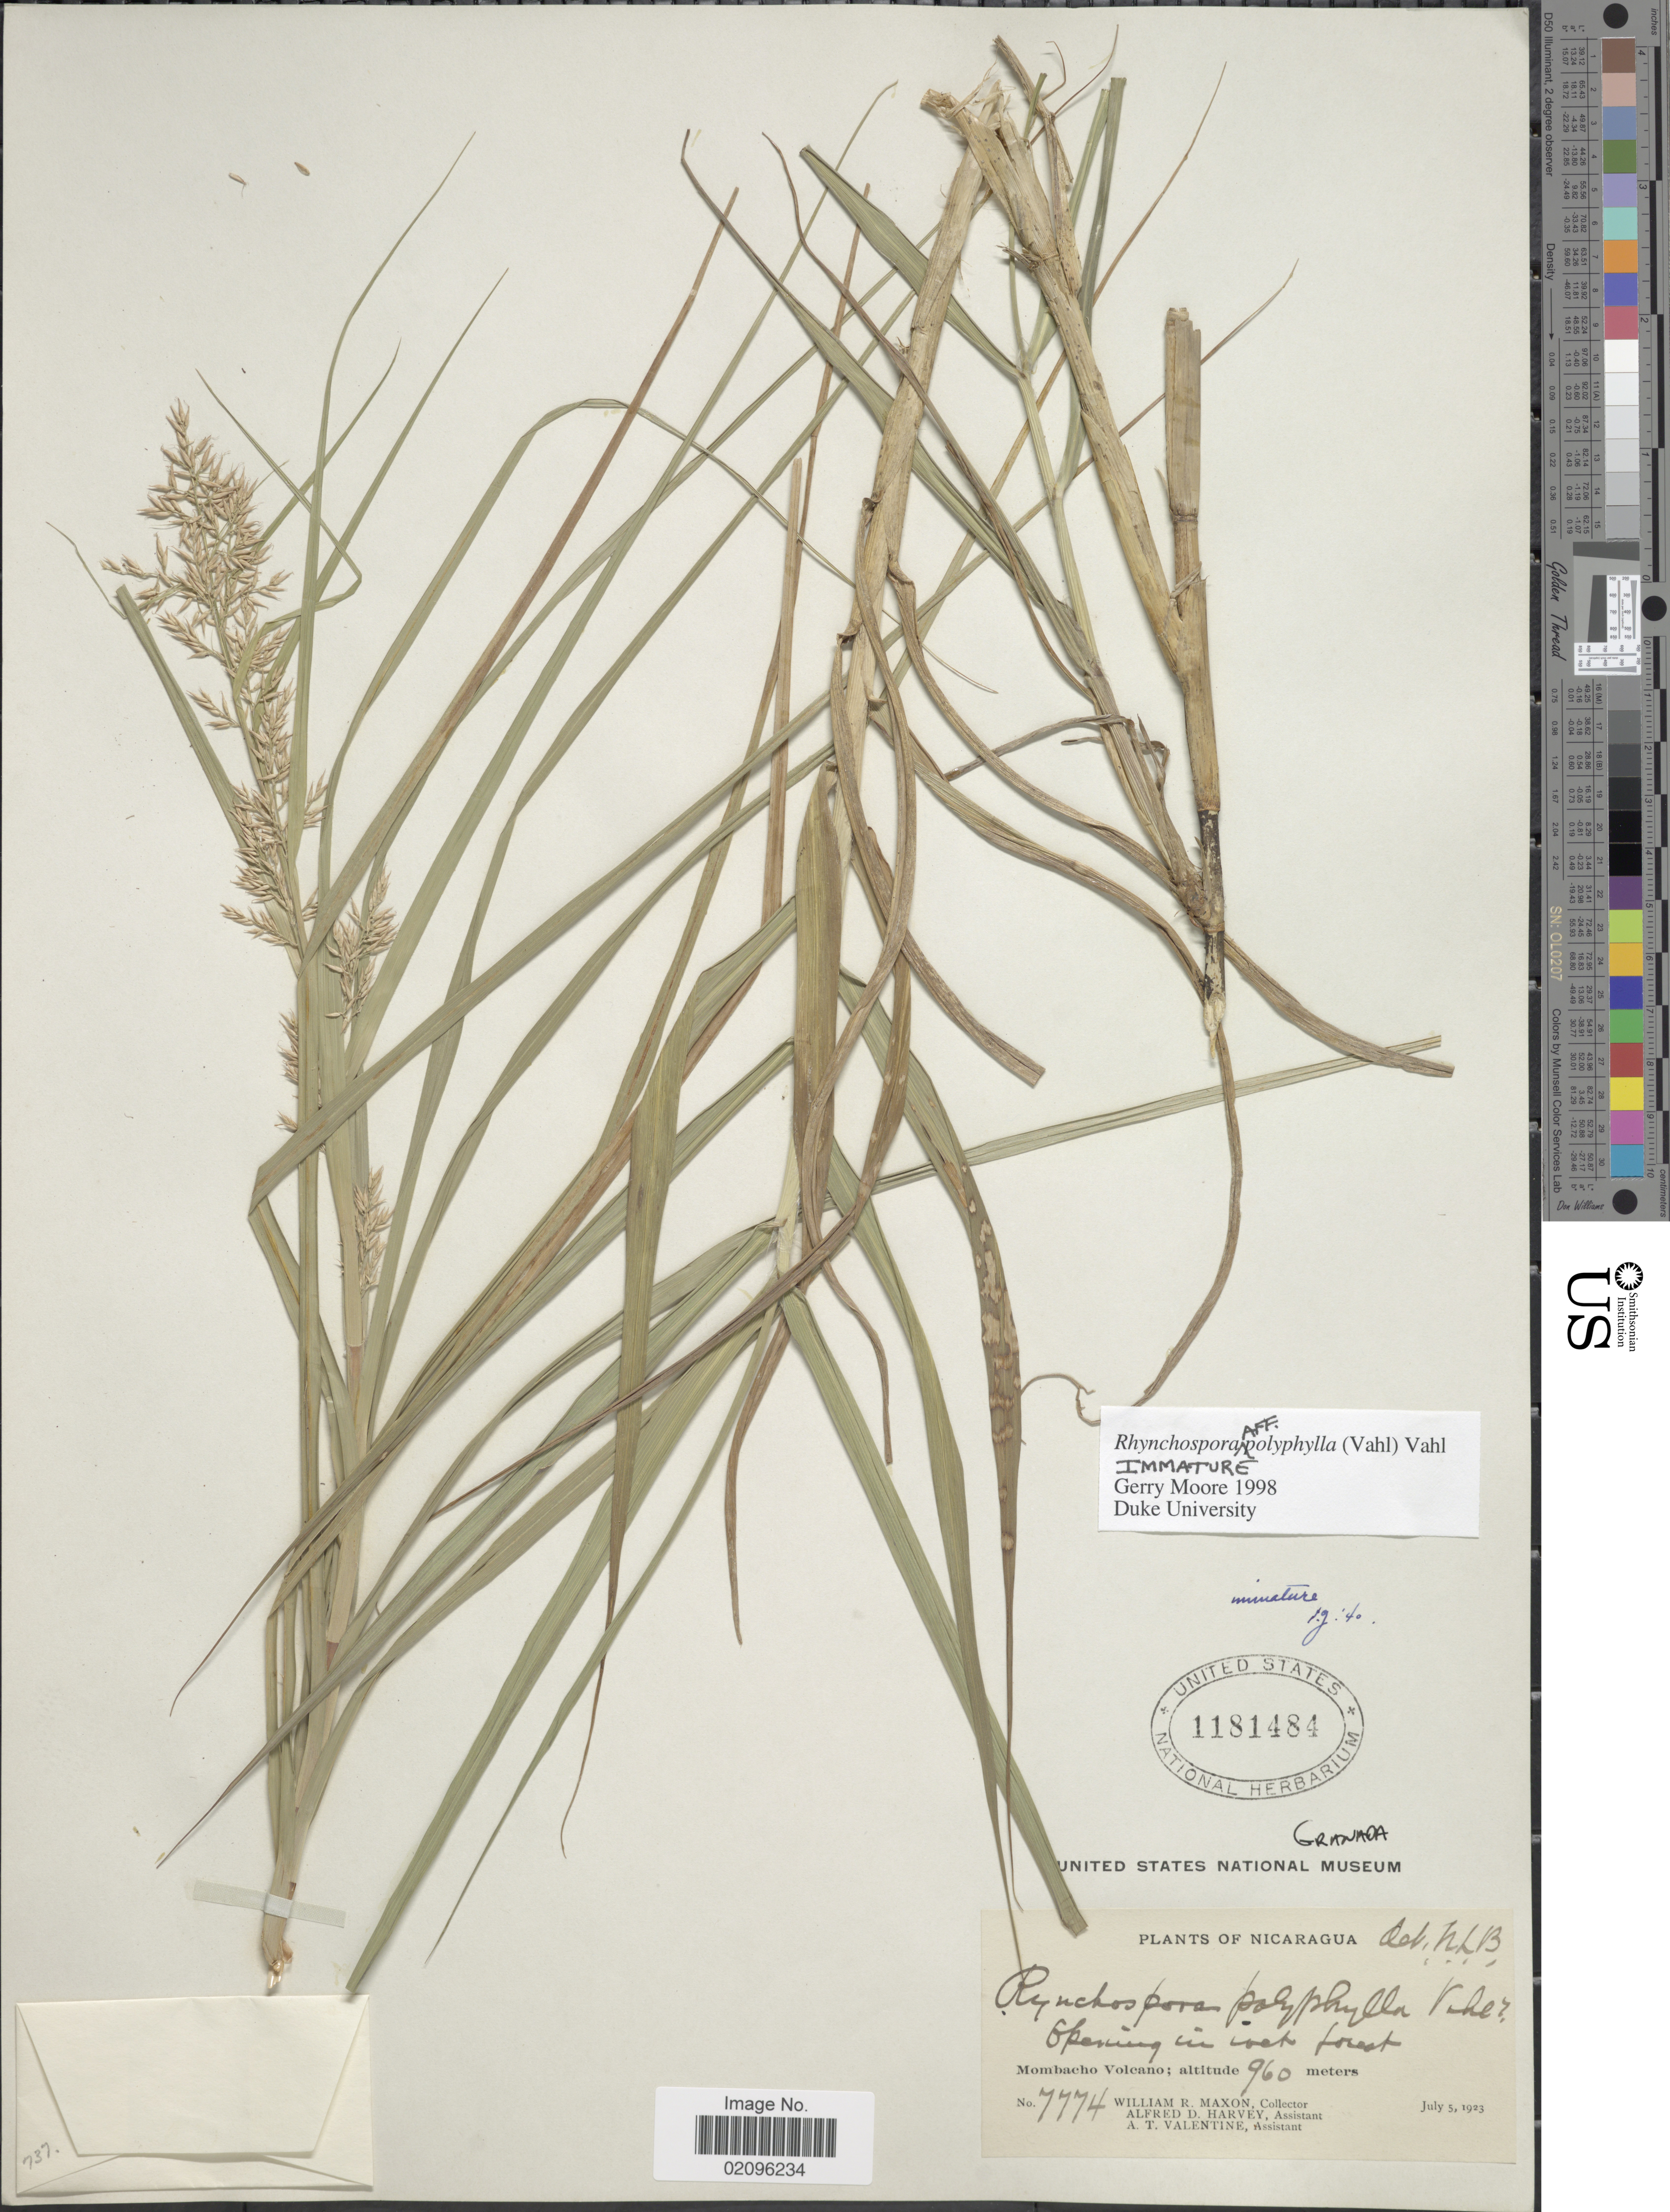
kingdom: Plantae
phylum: Tracheophyta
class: Liliopsida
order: Poales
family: Cyperaceae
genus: Rhynchospora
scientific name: Rhynchospora polyphylla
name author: (Vahl) Vahl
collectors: W. R. Maxon, A. D. Harvey & A. Valentine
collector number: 7774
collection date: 1923-07-05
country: Nicaragua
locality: Mombacho Volcano.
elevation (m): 960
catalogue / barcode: US 1181484